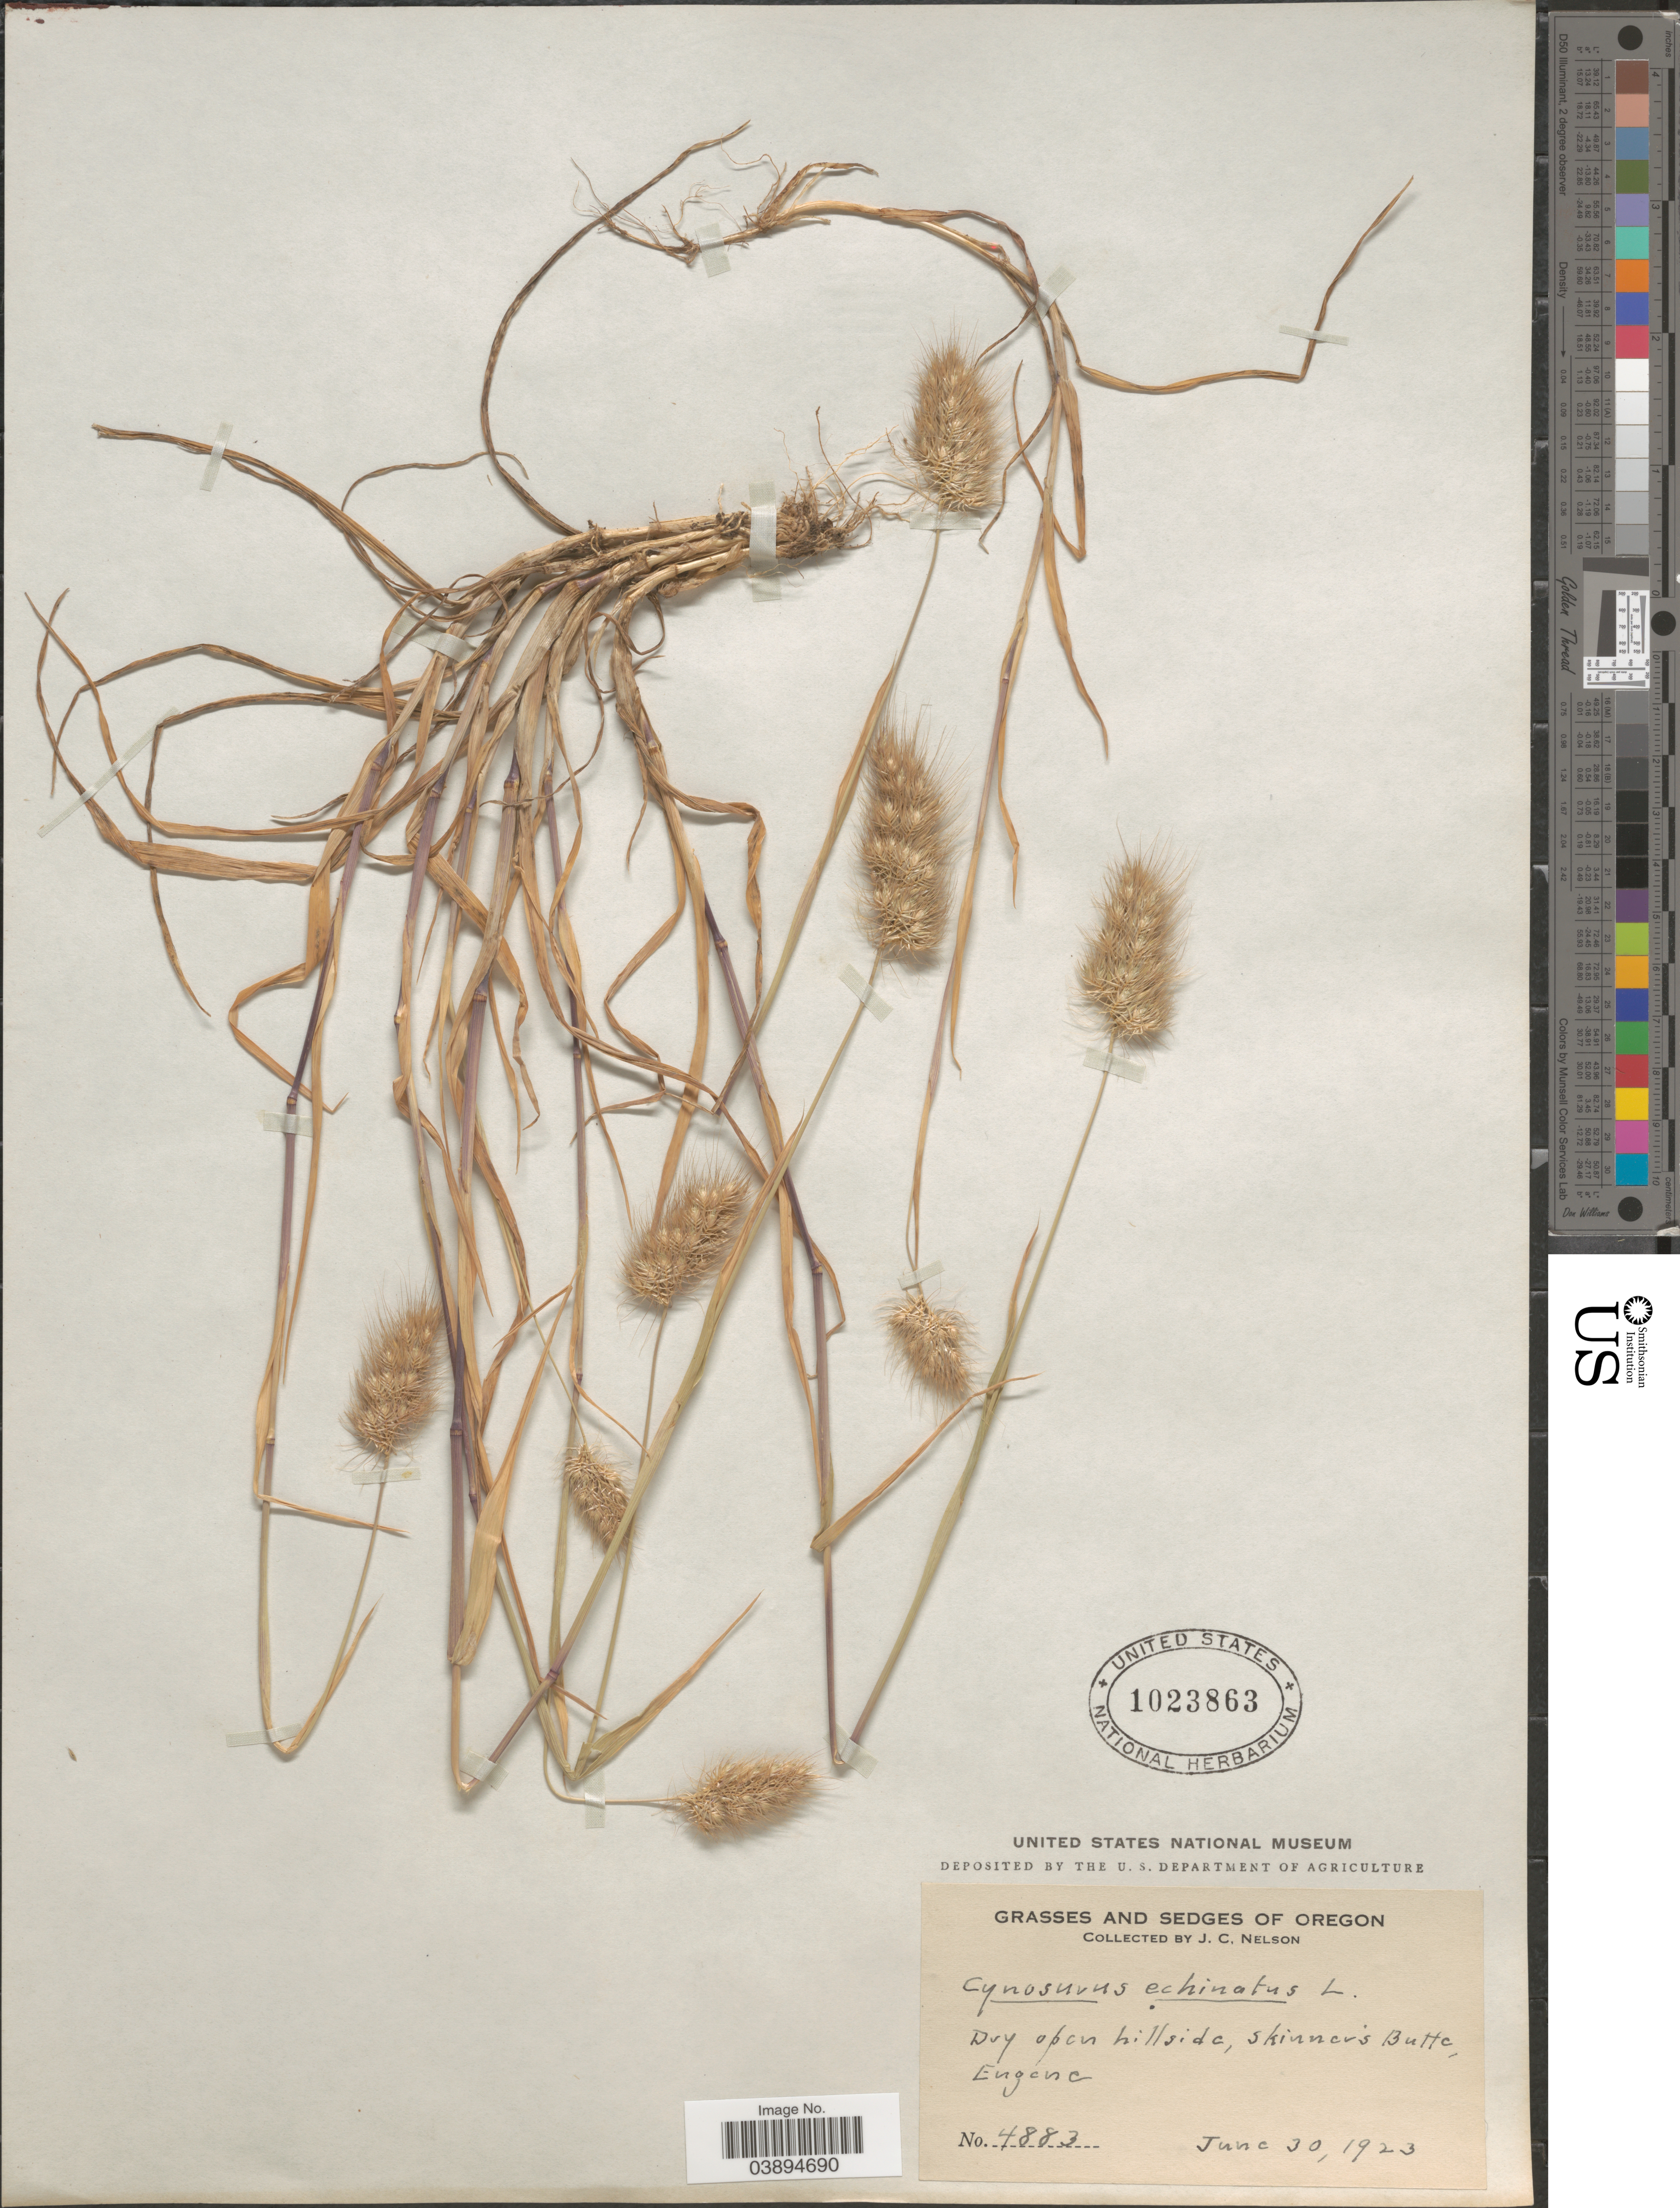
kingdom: Plantae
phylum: Tracheophyta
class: Liliopsida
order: Poales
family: Poaceae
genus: Cynosurus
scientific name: Cynosurus echinatus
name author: L.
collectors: J. C. Nelson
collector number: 4883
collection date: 1923-06-30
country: United States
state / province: Oregon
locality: Skinner's Butte, Eugene.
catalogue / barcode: US 1023863